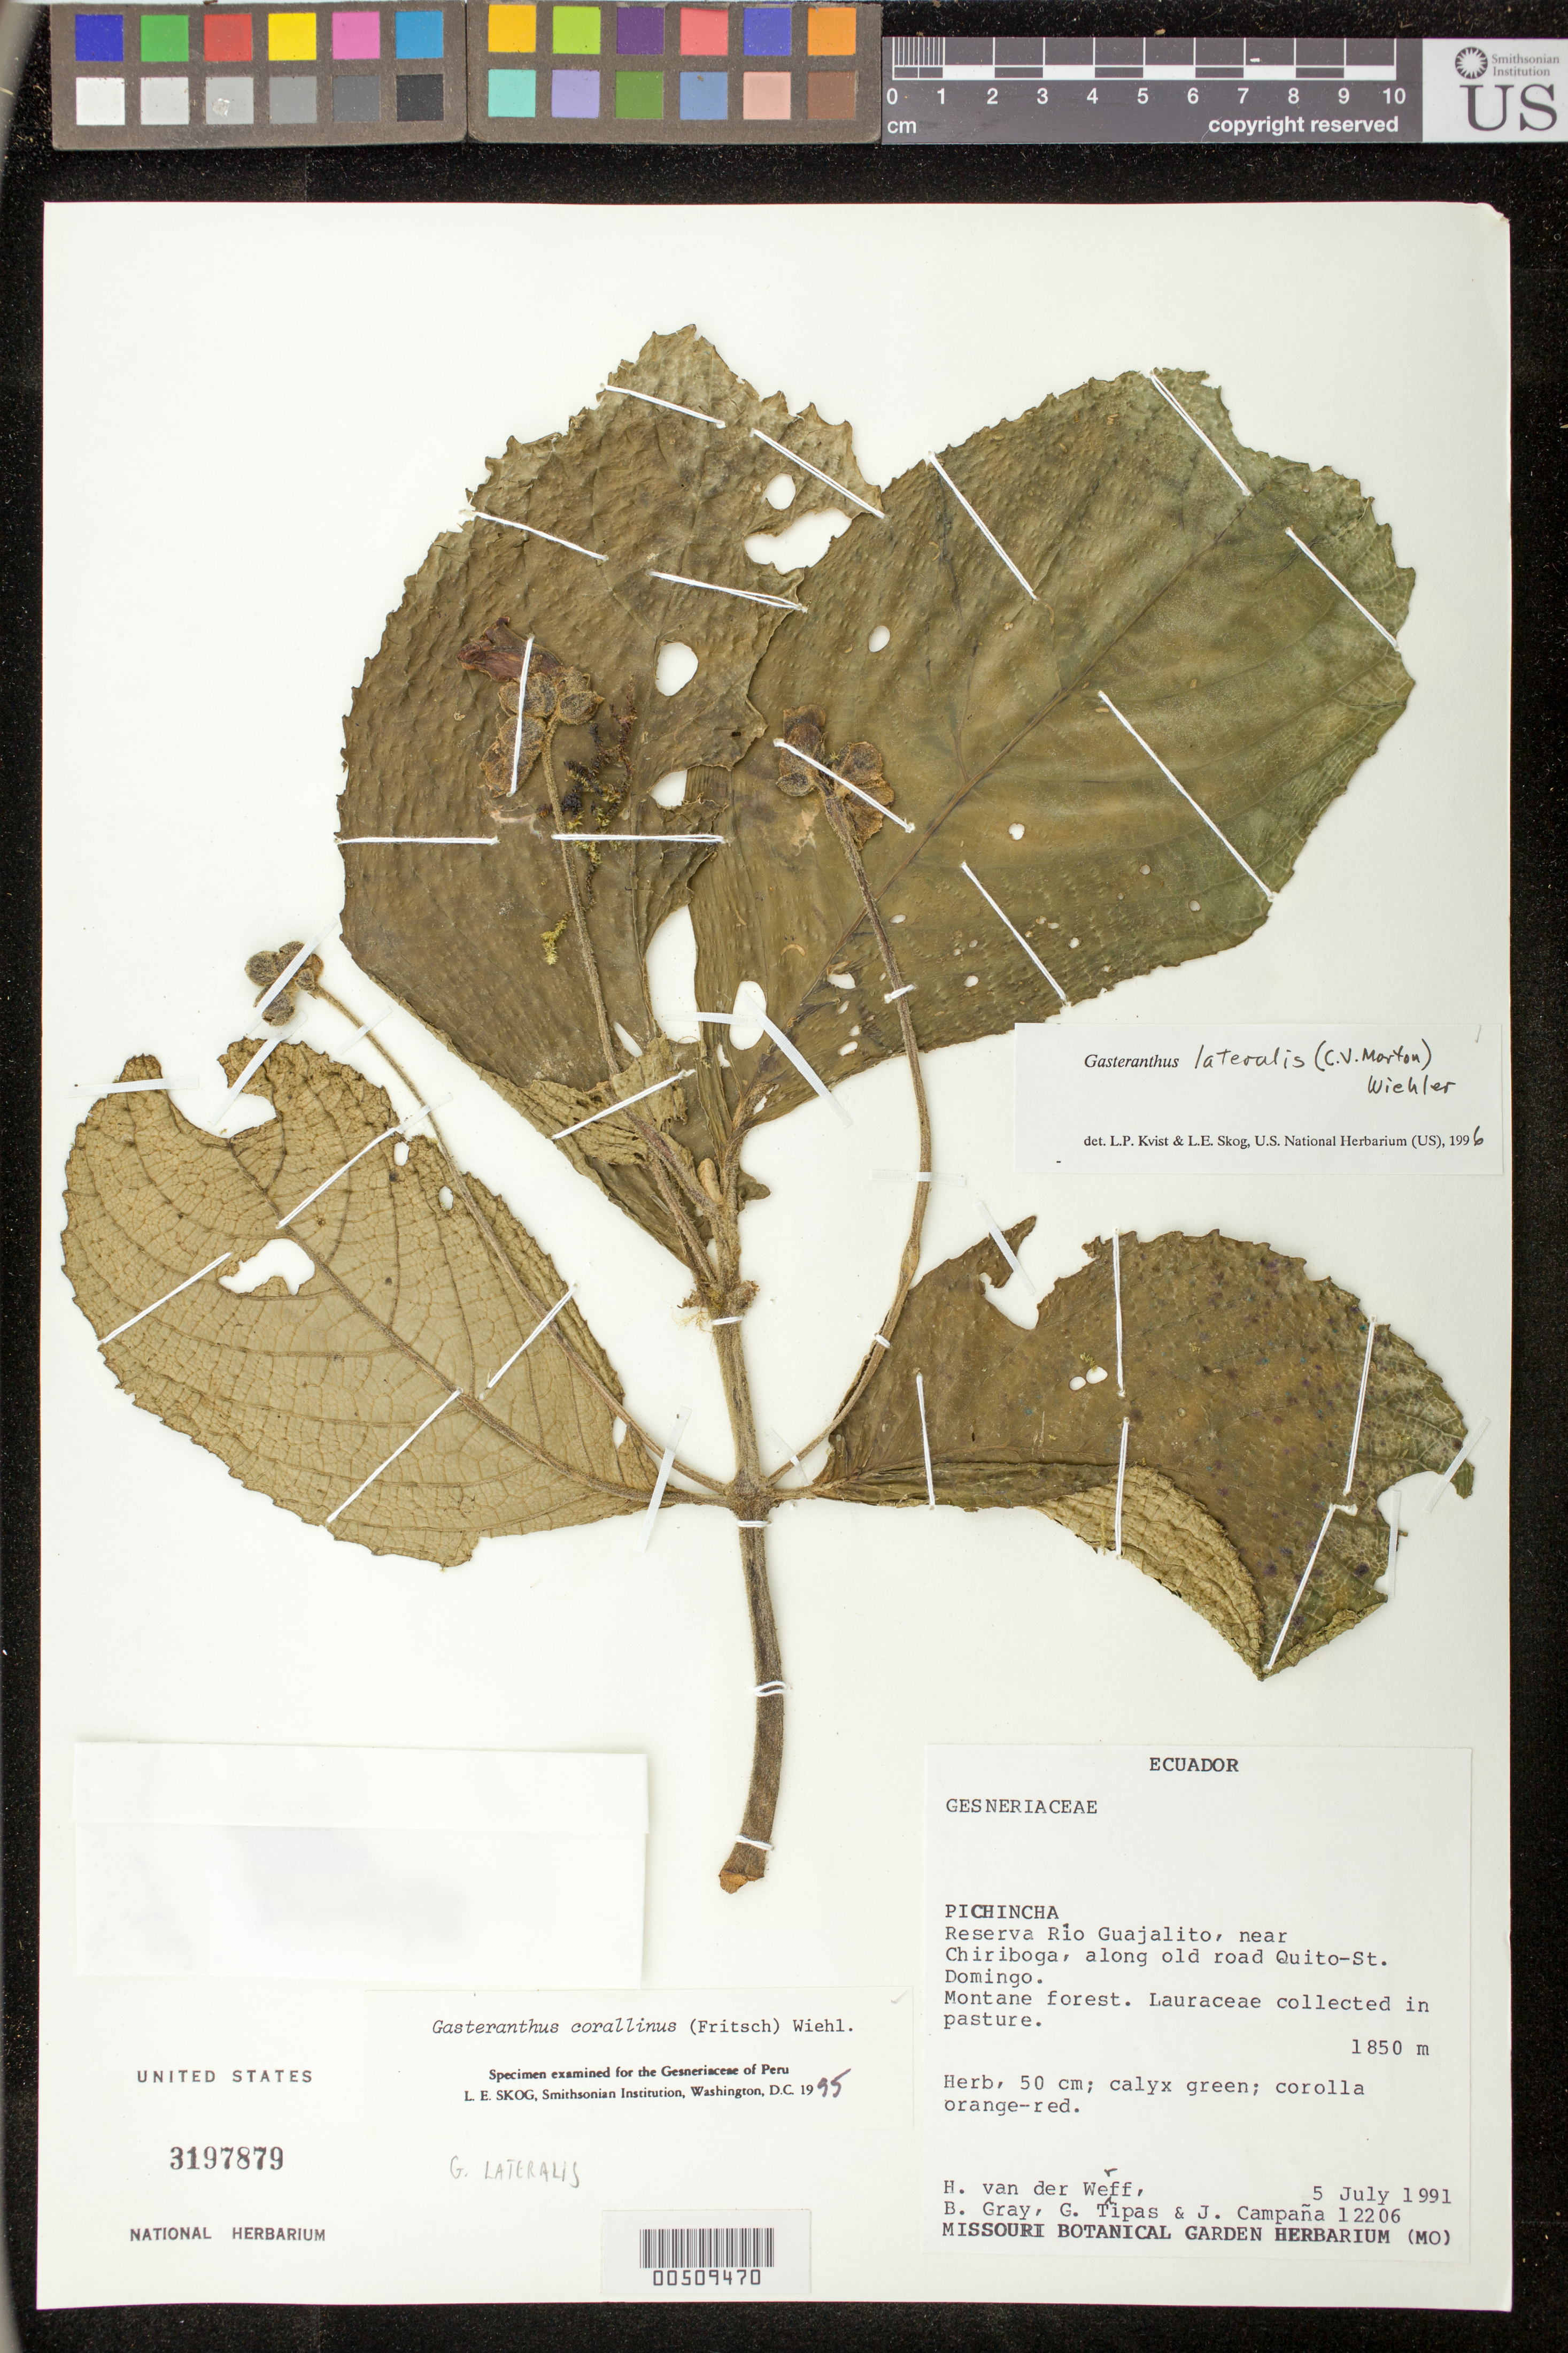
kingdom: Plantae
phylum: Tracheophyta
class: Magnoliopsida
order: Lamiales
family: Gesneriaceae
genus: Gasteranthus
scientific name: Gasteranthus lateralis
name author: (C.V. Morton) Wiehler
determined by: Skog, Laurence E.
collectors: H. van der Werff, B. Gray, G. Tipas & J. Campana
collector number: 12206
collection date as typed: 05 Jul 1991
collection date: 1991-07-05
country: Ecuador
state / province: Pichincha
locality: Reserva Río Guajalito, near Chiriboga, along old road Quito - St. Domingo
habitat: Montane forest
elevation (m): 1850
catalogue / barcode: US 3197879